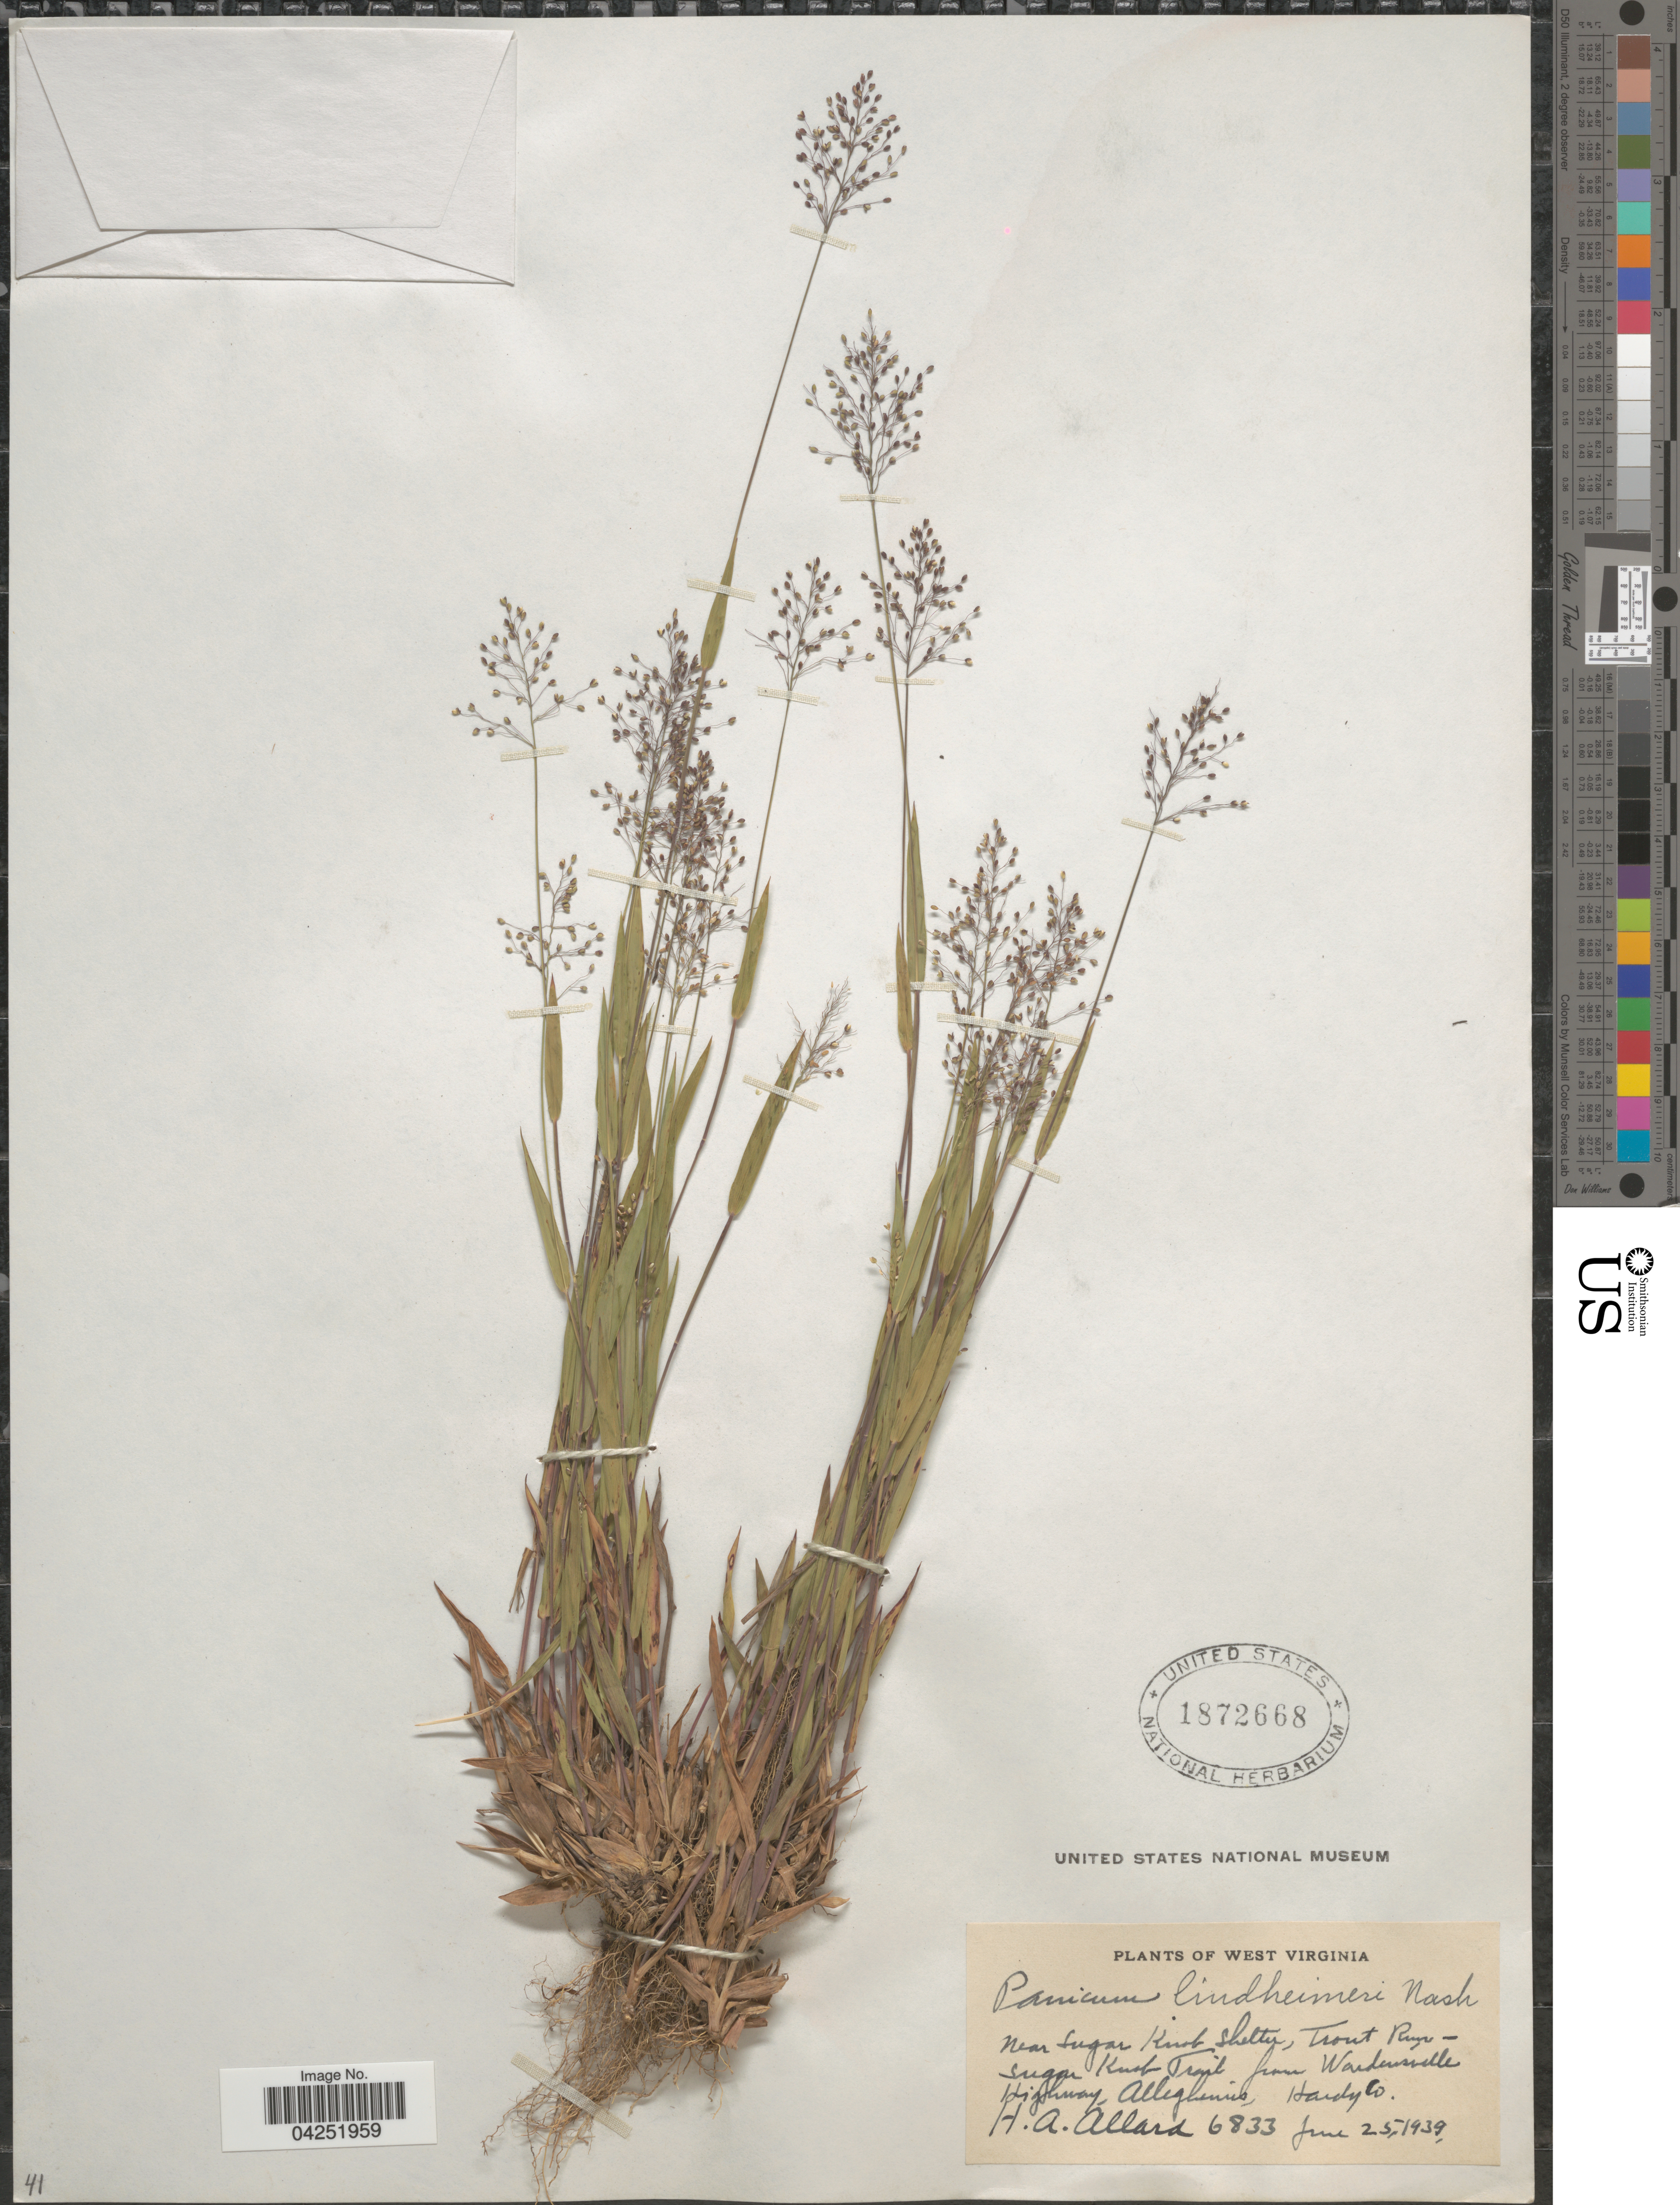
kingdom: Plantae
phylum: Tracheophyta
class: Liliopsida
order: Poales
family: Poaceae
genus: Dichanthelium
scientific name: Dichanthelium acuminatum var. lindheimeri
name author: (Nash) Gould & C.A. Clark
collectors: H. A. Allard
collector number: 6833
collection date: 1939-06-25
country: United States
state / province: West Virginia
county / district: Hardy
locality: Near Sugar Knob Shelter, Trout River-Sugar Knob Trail from Wardensville Highway, Alleghenies, Hardy Co.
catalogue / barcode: US 1872668